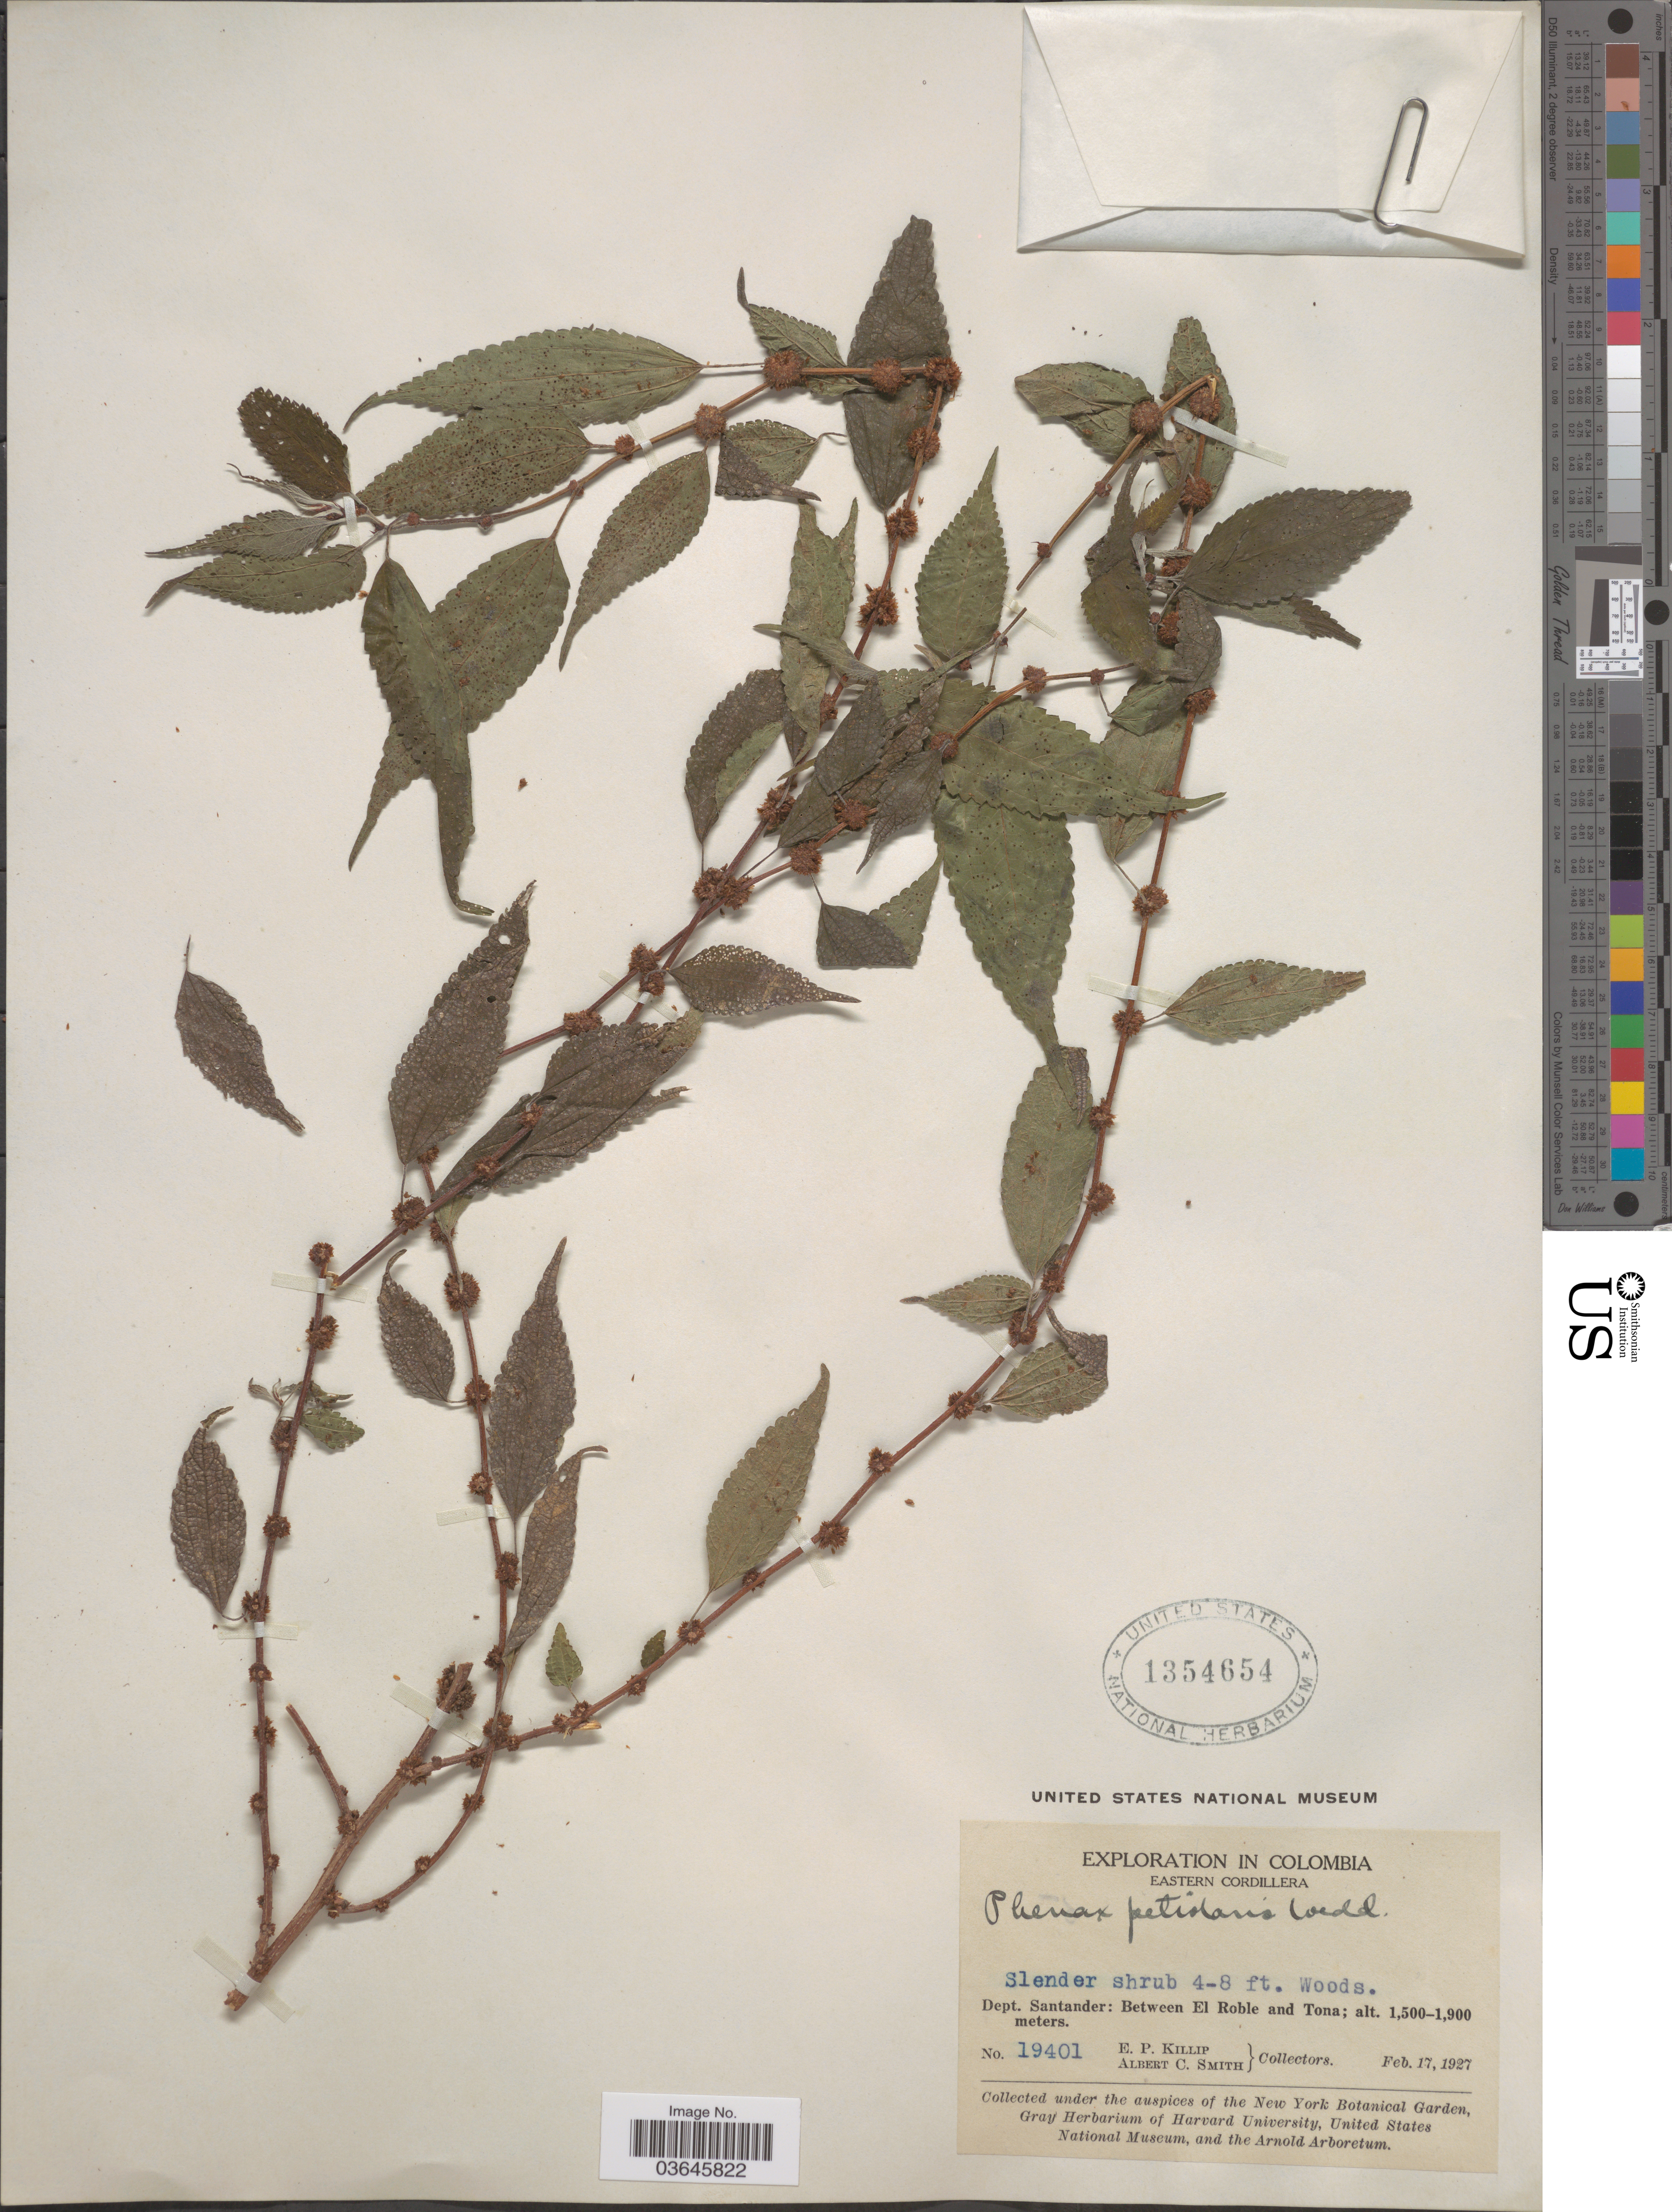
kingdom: Plantae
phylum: Tracheophyta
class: Magnoliopsida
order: Rosales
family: Urticaceae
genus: Phenax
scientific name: Phenax petiolaris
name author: Wedd.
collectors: E. P. Killip & A. C. Smith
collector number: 19401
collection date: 1927-02-17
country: Colombia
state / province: Santander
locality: Eastern Cordillera. Dept. Santander: Between El Roble and Tona.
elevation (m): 1500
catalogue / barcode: US 1354654